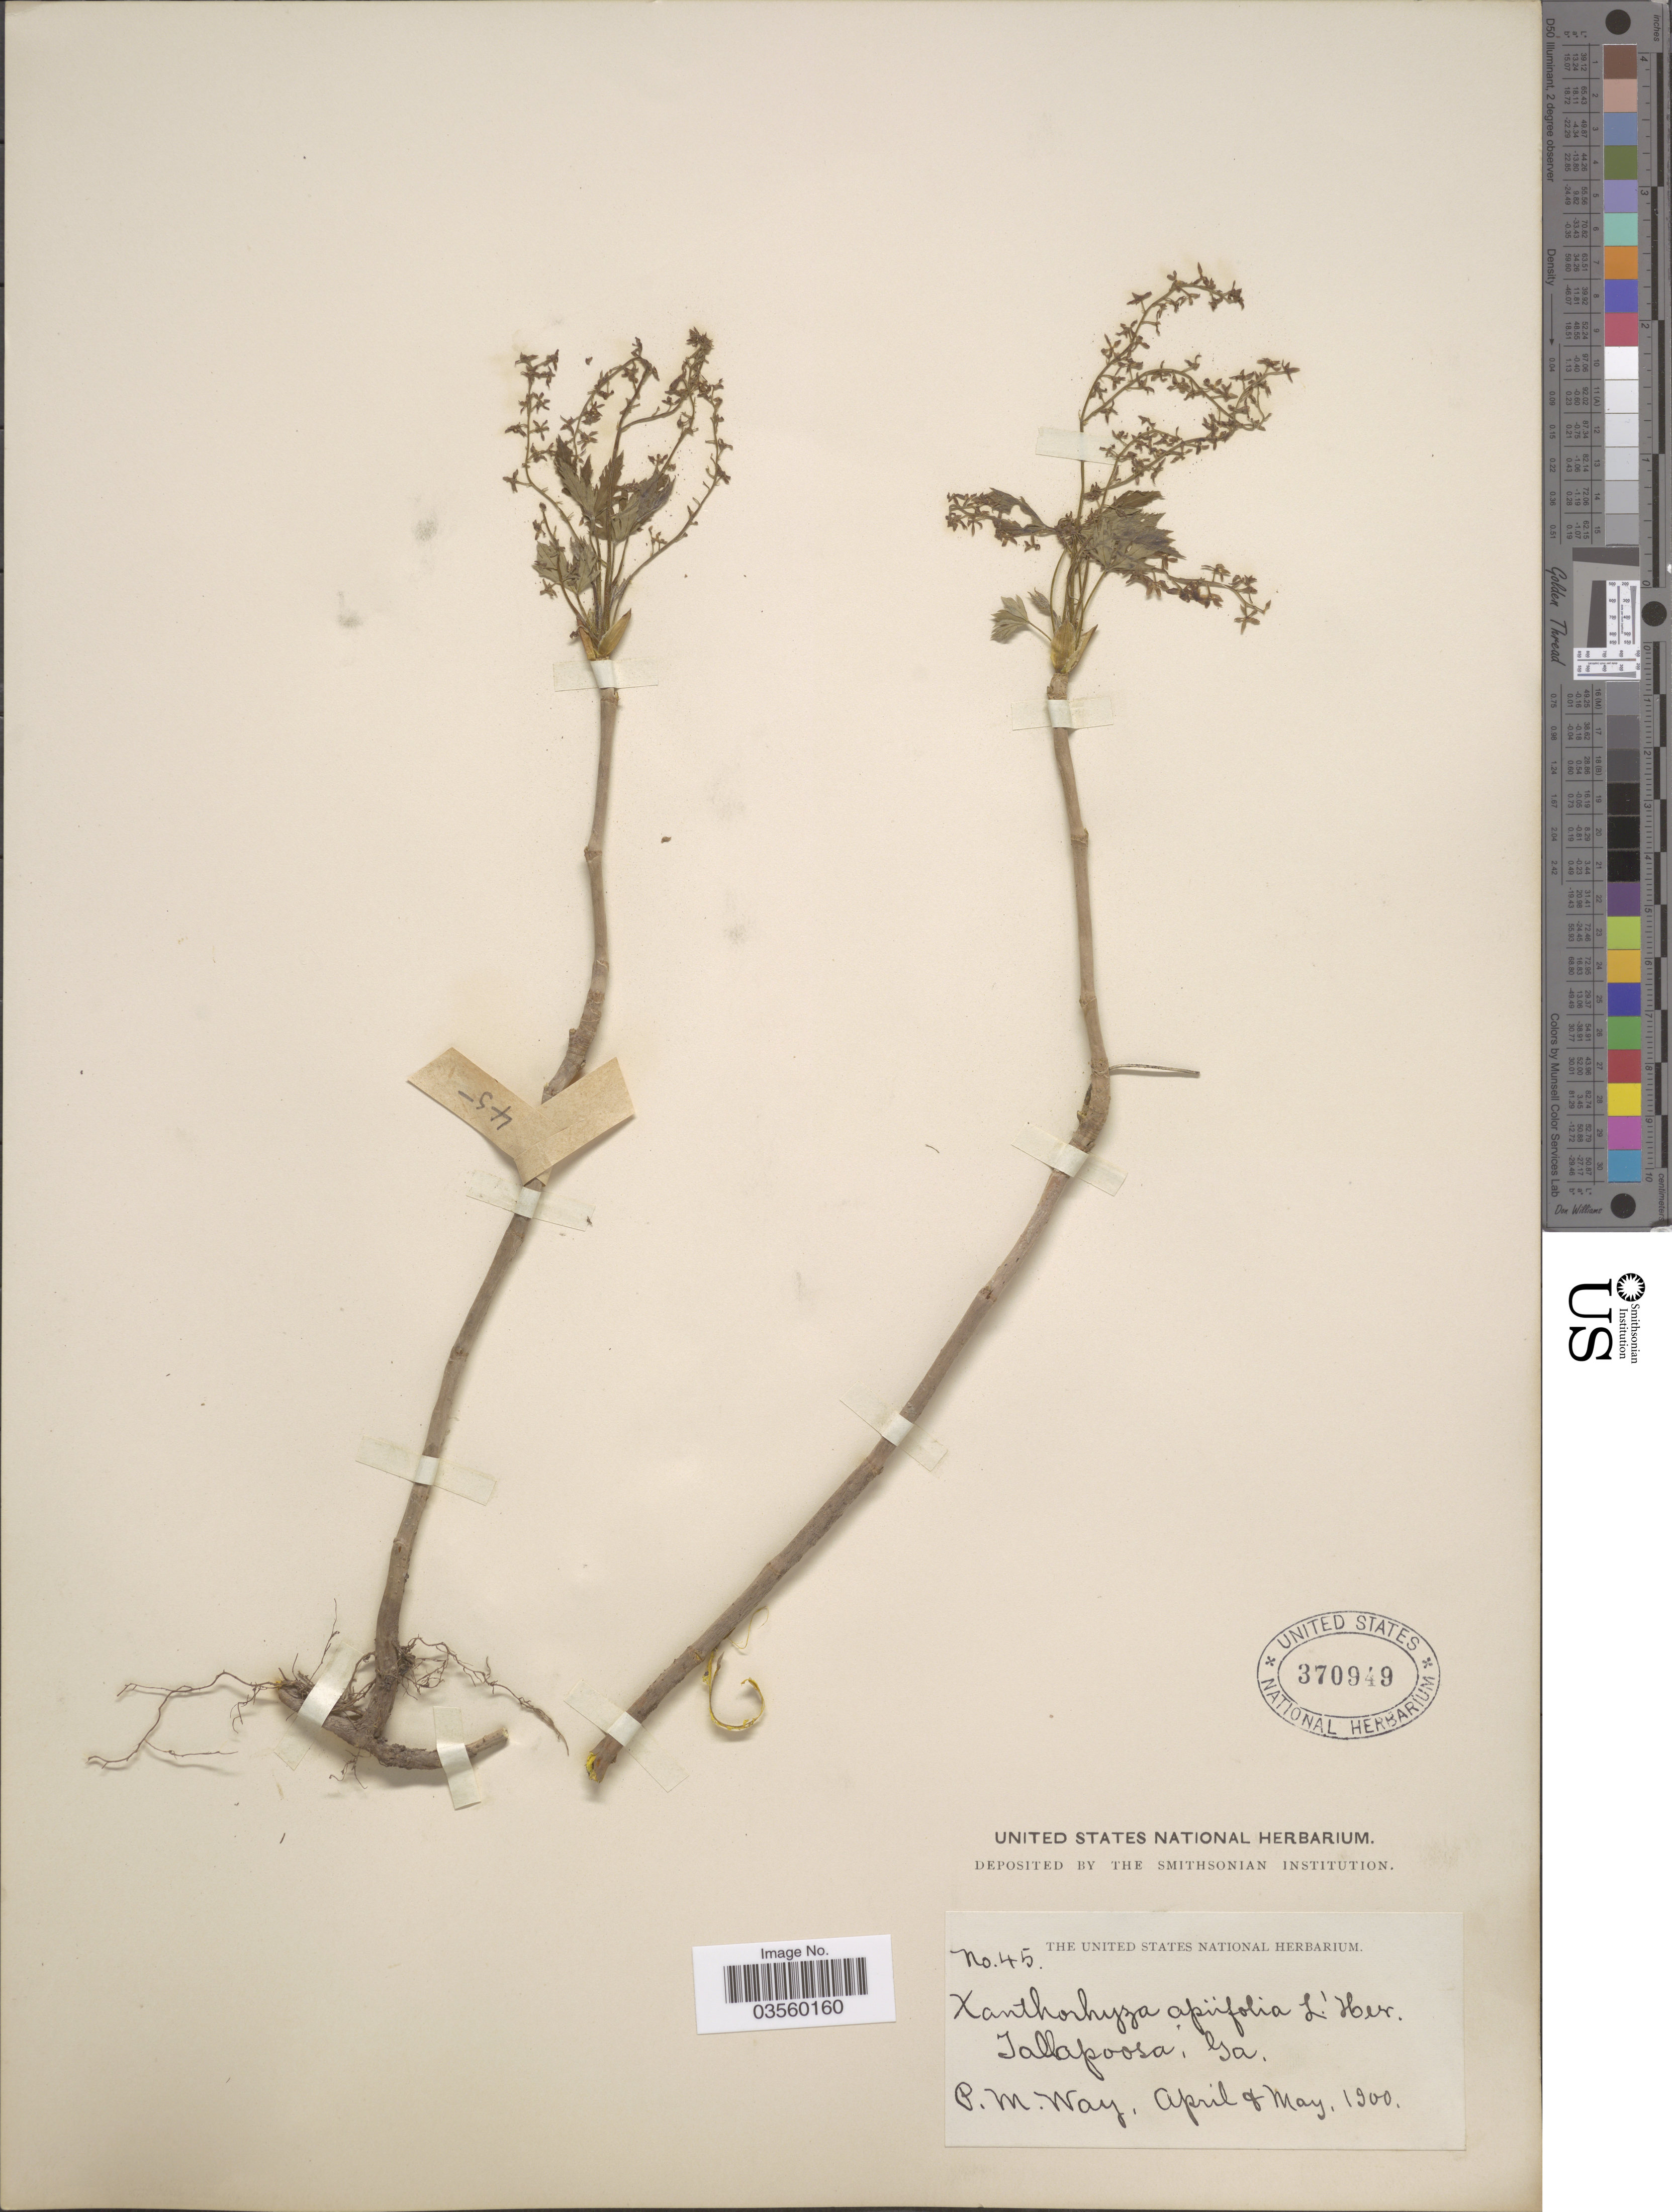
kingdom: Plantae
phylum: Tracheophyta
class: Magnoliopsida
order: Ranunculales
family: Ranunculaceae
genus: Xanthorhiza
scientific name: Xanthorhiza apiifolia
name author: L'Hér.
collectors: P. Way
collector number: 45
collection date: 1900-04/1900-05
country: United States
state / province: Georgia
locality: Tallapoosa.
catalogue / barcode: US 370949